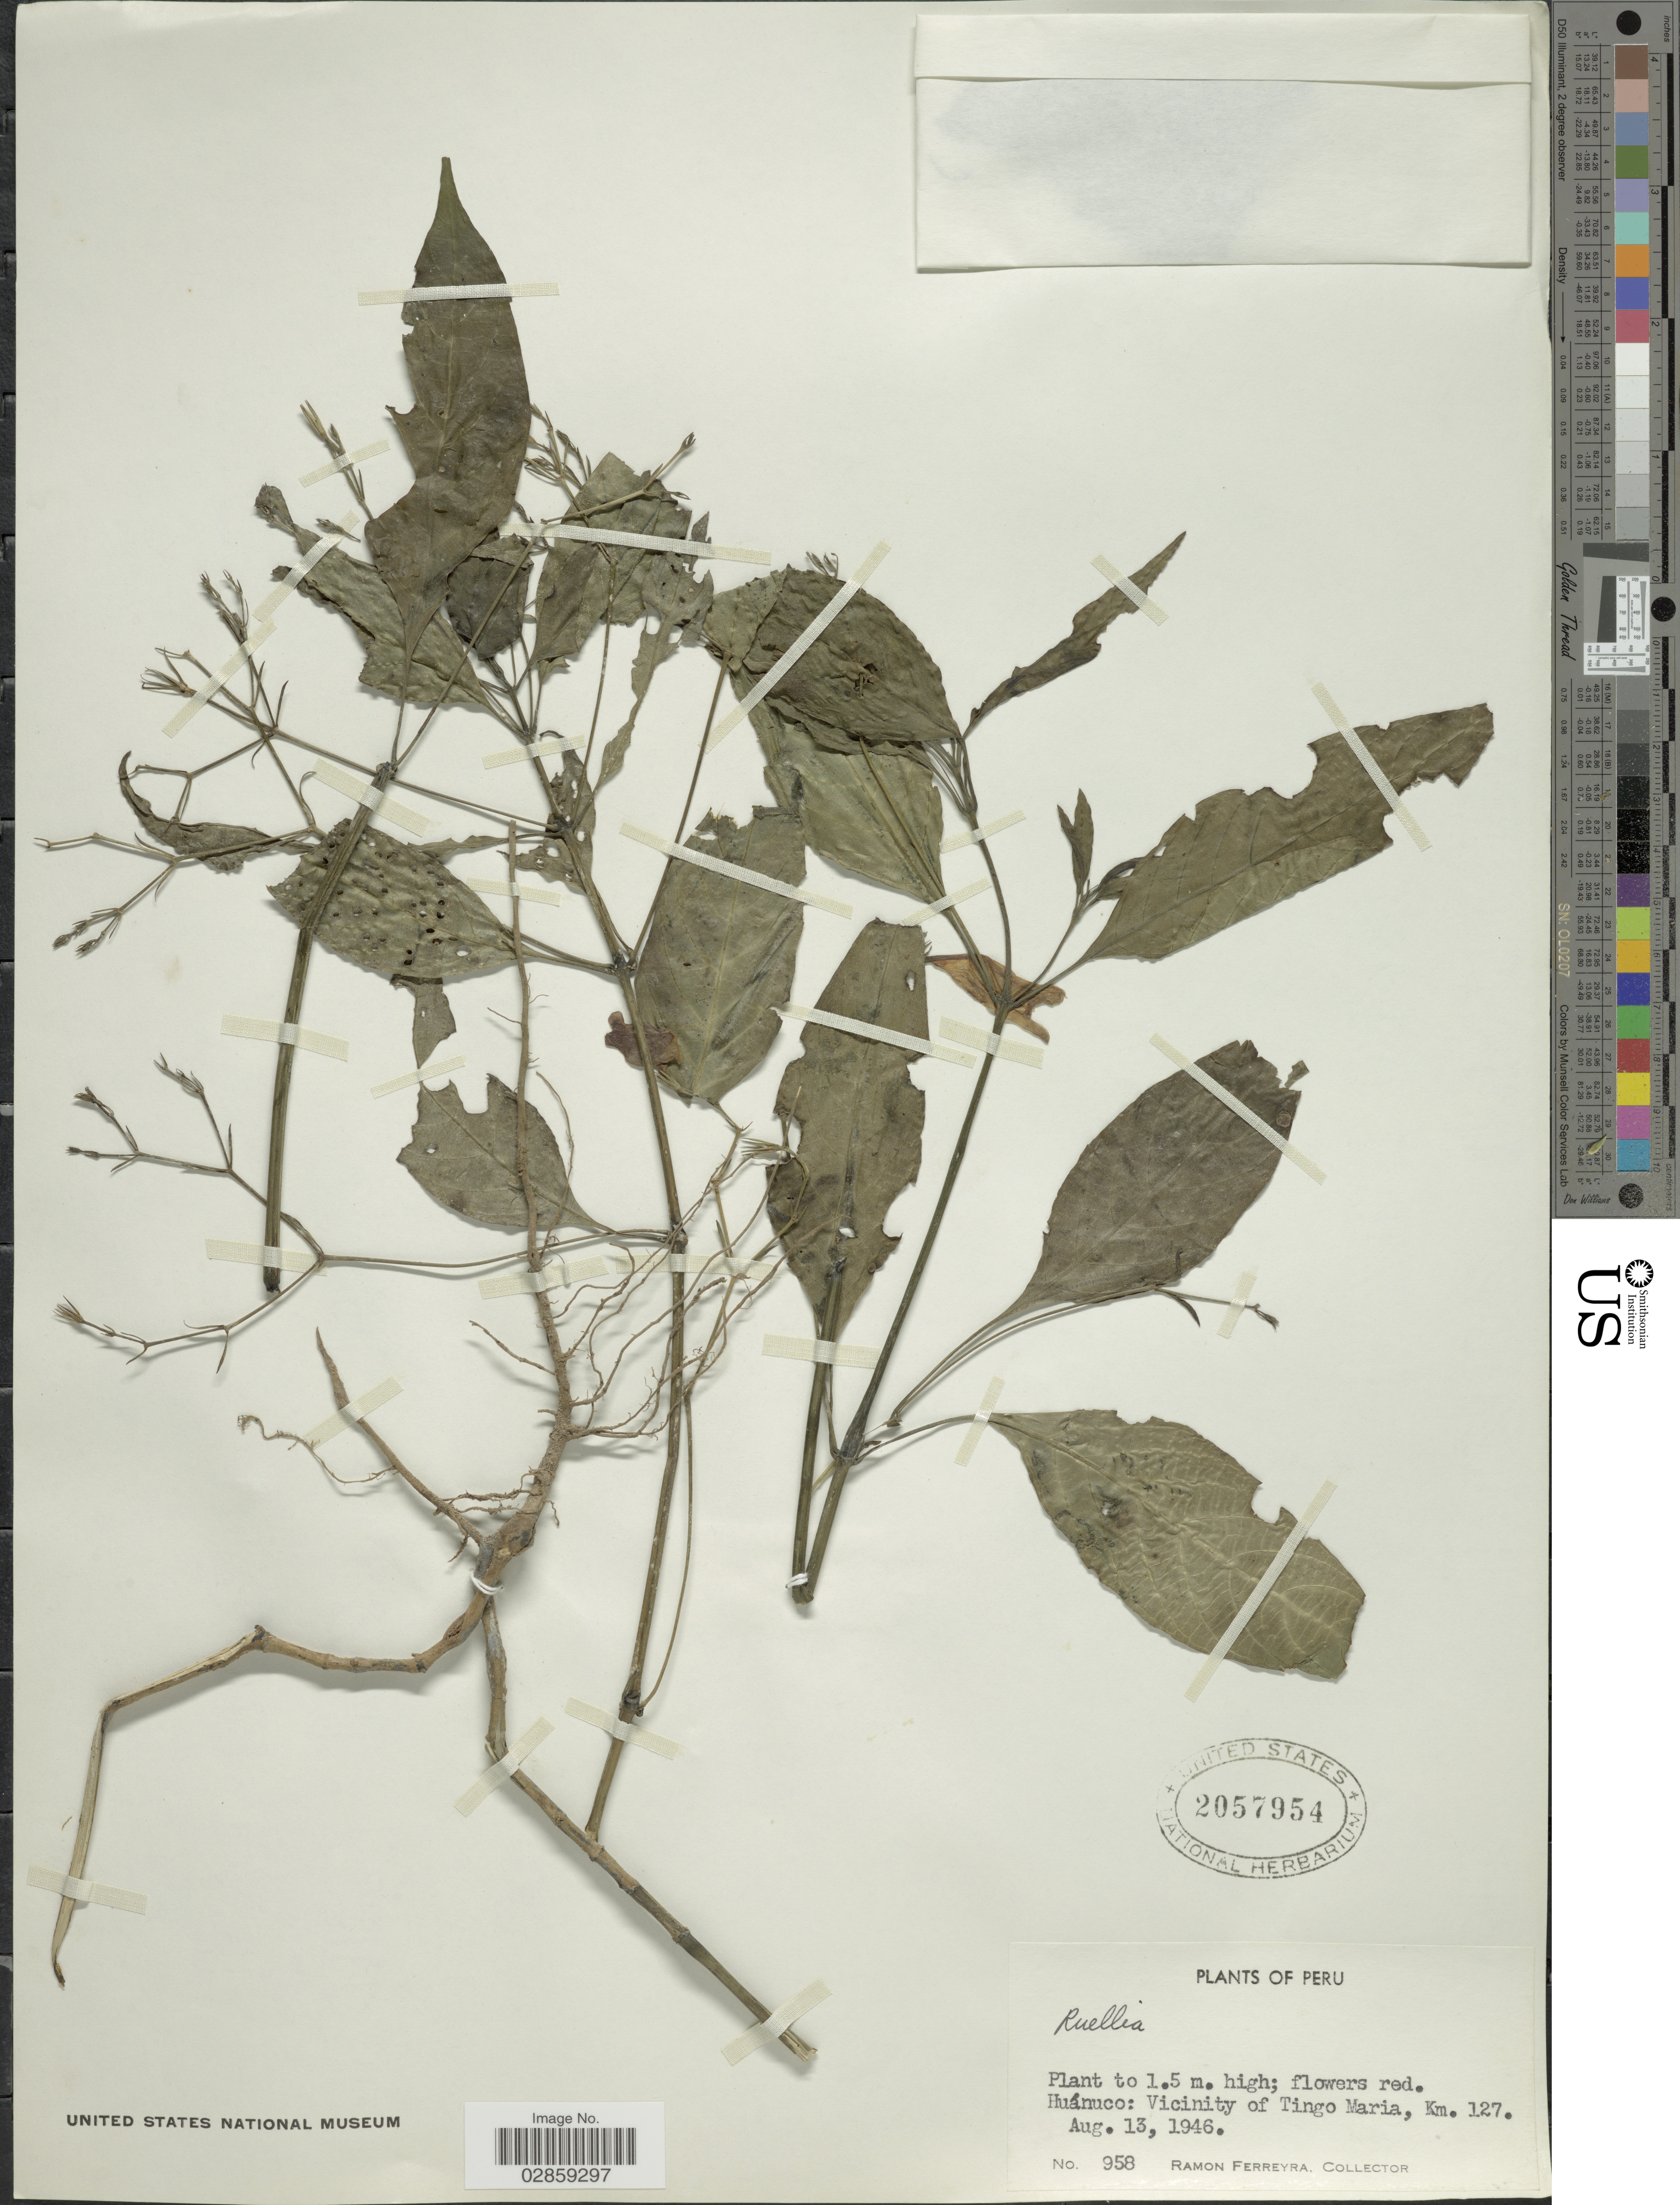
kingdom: Plantae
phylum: Tracheophyta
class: Magnoliopsida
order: Lamiales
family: Acanthaceae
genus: Ruellia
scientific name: Ruellia brevifolia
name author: (Pohl) C. Ezcurra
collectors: R. A. Ferreyra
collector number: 958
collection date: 1946-08-13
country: Peru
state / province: Huánuco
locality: Vicinity of Tingo Maria, Km. 127.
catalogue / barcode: US 2057954